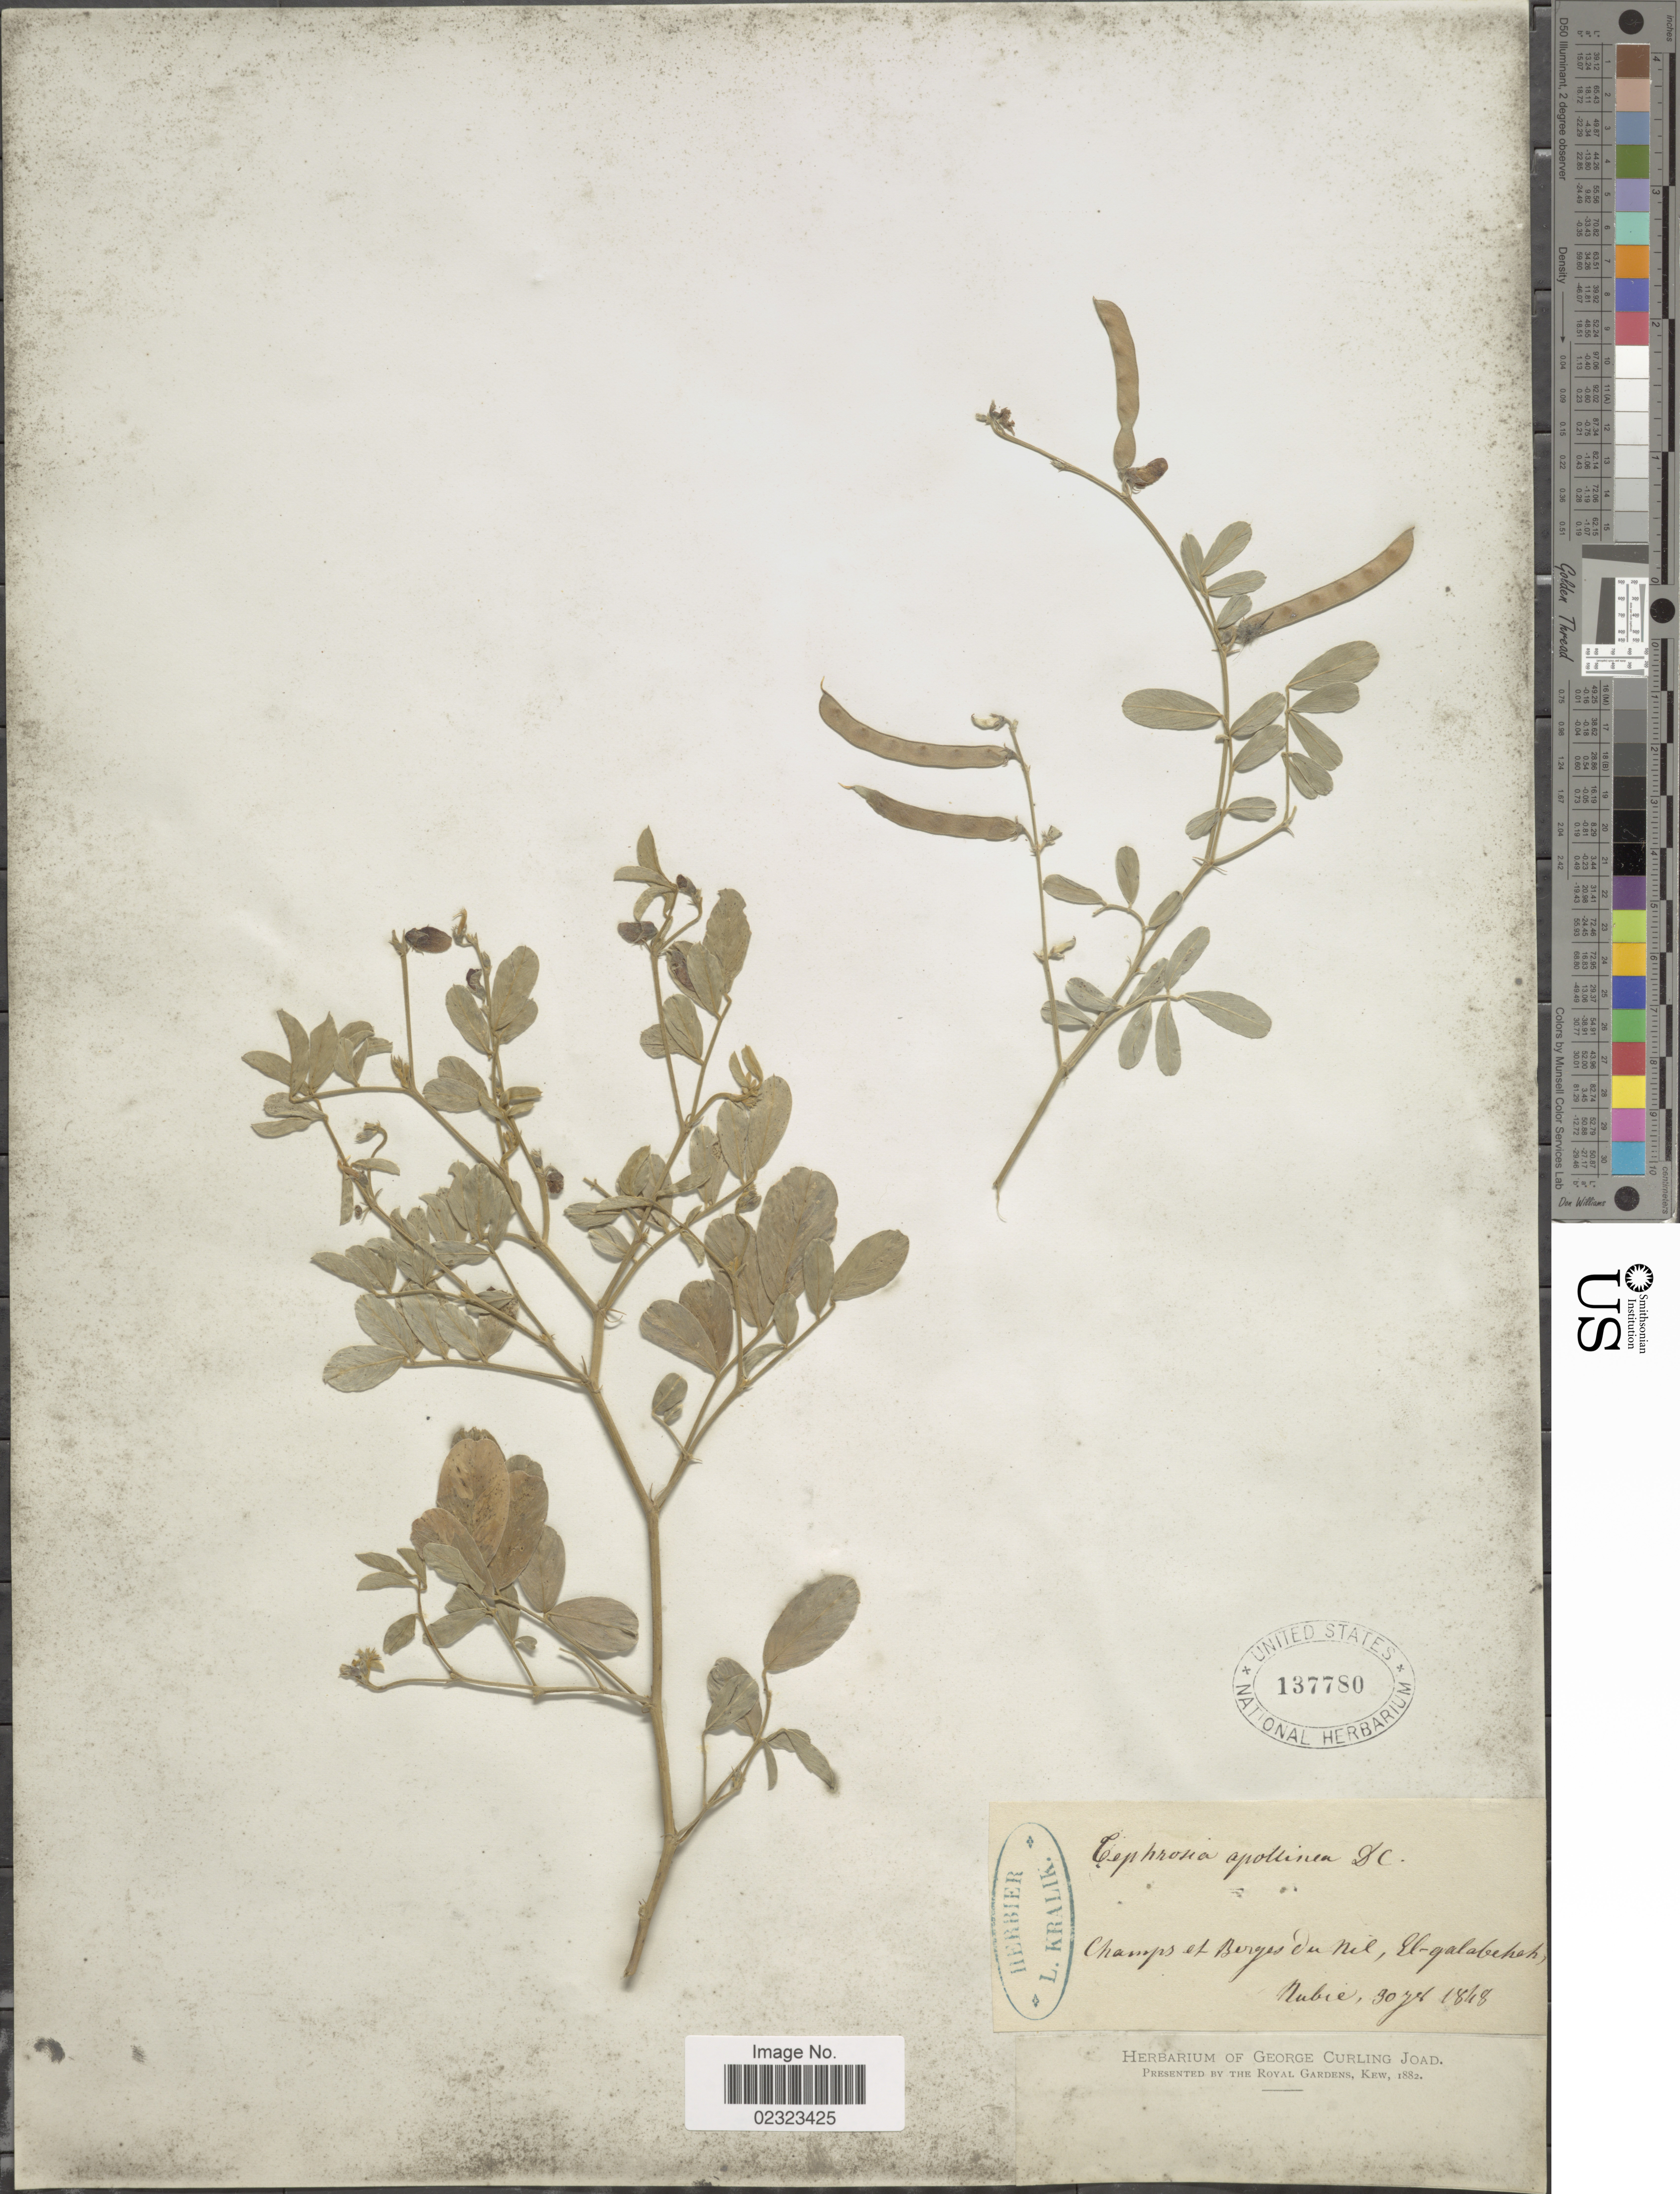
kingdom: Plantae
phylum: Tracheophyta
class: Magnoliopsida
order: Fabales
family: Fabaceae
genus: Tephrosia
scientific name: Tephrosia apollinea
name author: (Delile) DC.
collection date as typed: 30 ys 1848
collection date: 1848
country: Egypt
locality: Champs et Bergers du Nil El-Galabcheh, Nubie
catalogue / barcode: US 137780